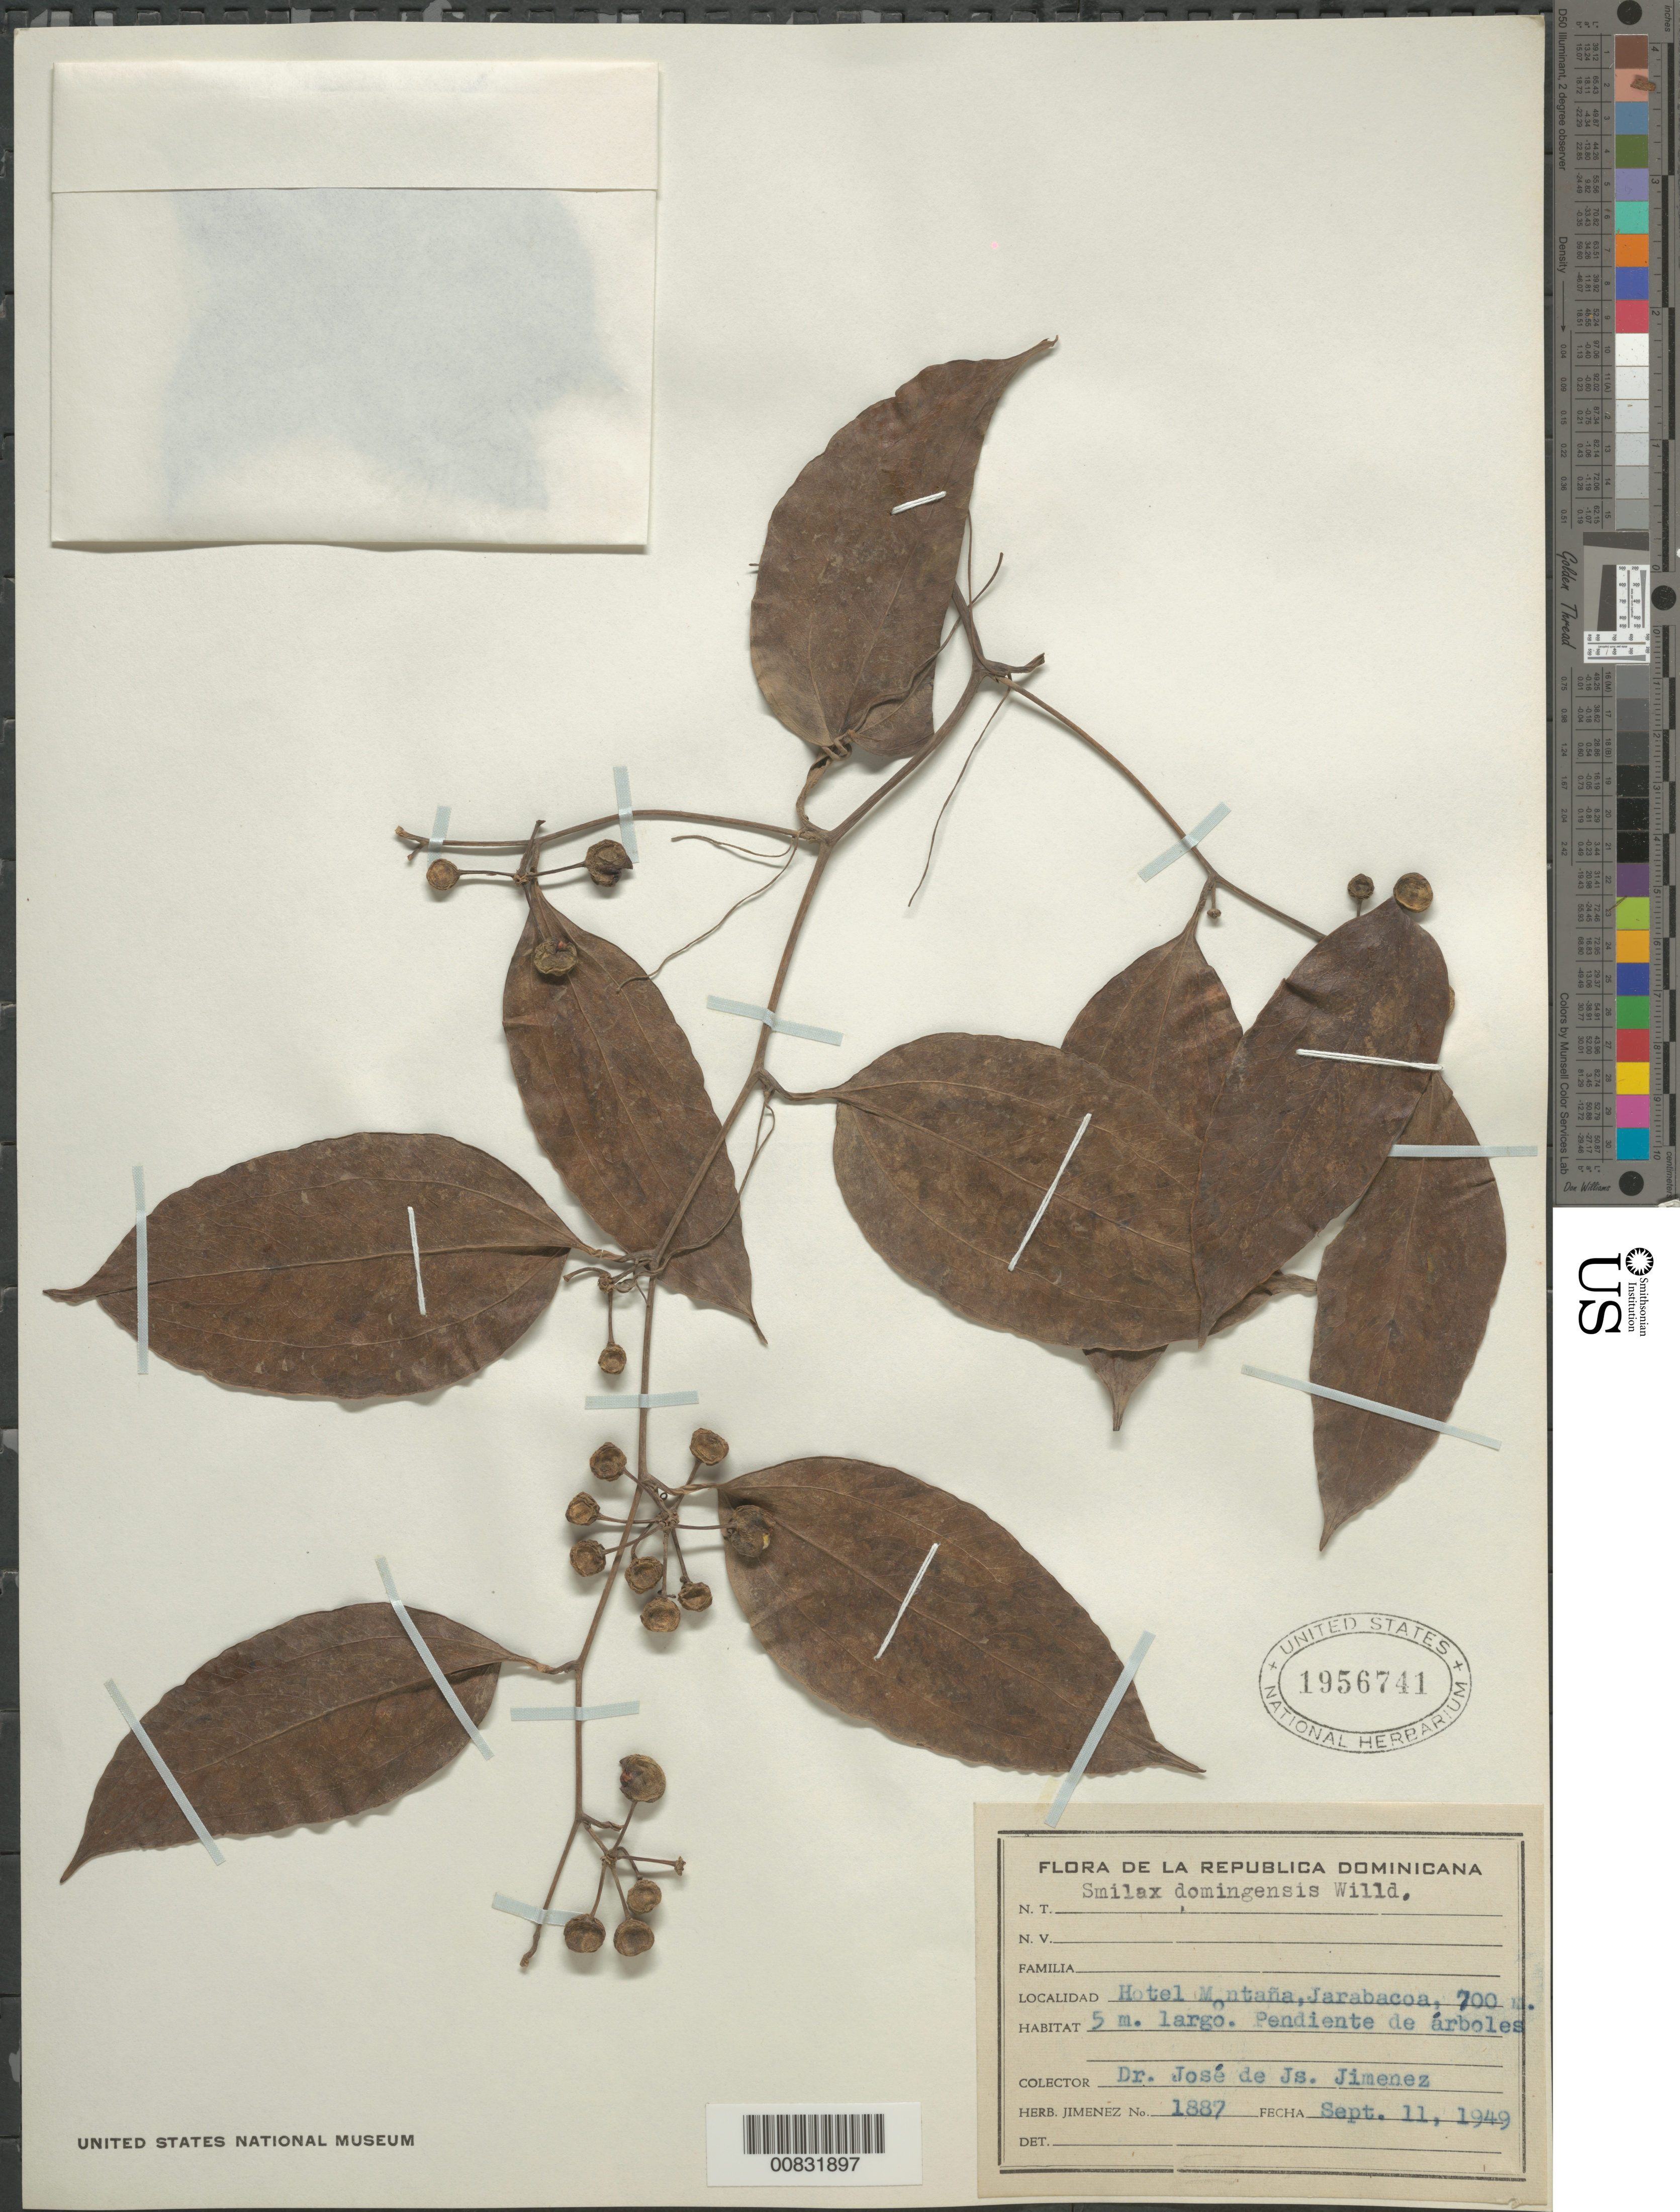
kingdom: Plantae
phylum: Tracheophyta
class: Liliopsida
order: Liliales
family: Smilacaceae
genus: Smilax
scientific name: Smilax domingensis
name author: Willd.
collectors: J. J. Jiménez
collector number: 1887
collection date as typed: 11 Sep 1949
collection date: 1949-09-11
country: Dominican Republic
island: Hispaniola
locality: Hotel Montaña, Jarabacoa.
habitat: Pendiente de árboles.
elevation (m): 700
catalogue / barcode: US 1956741